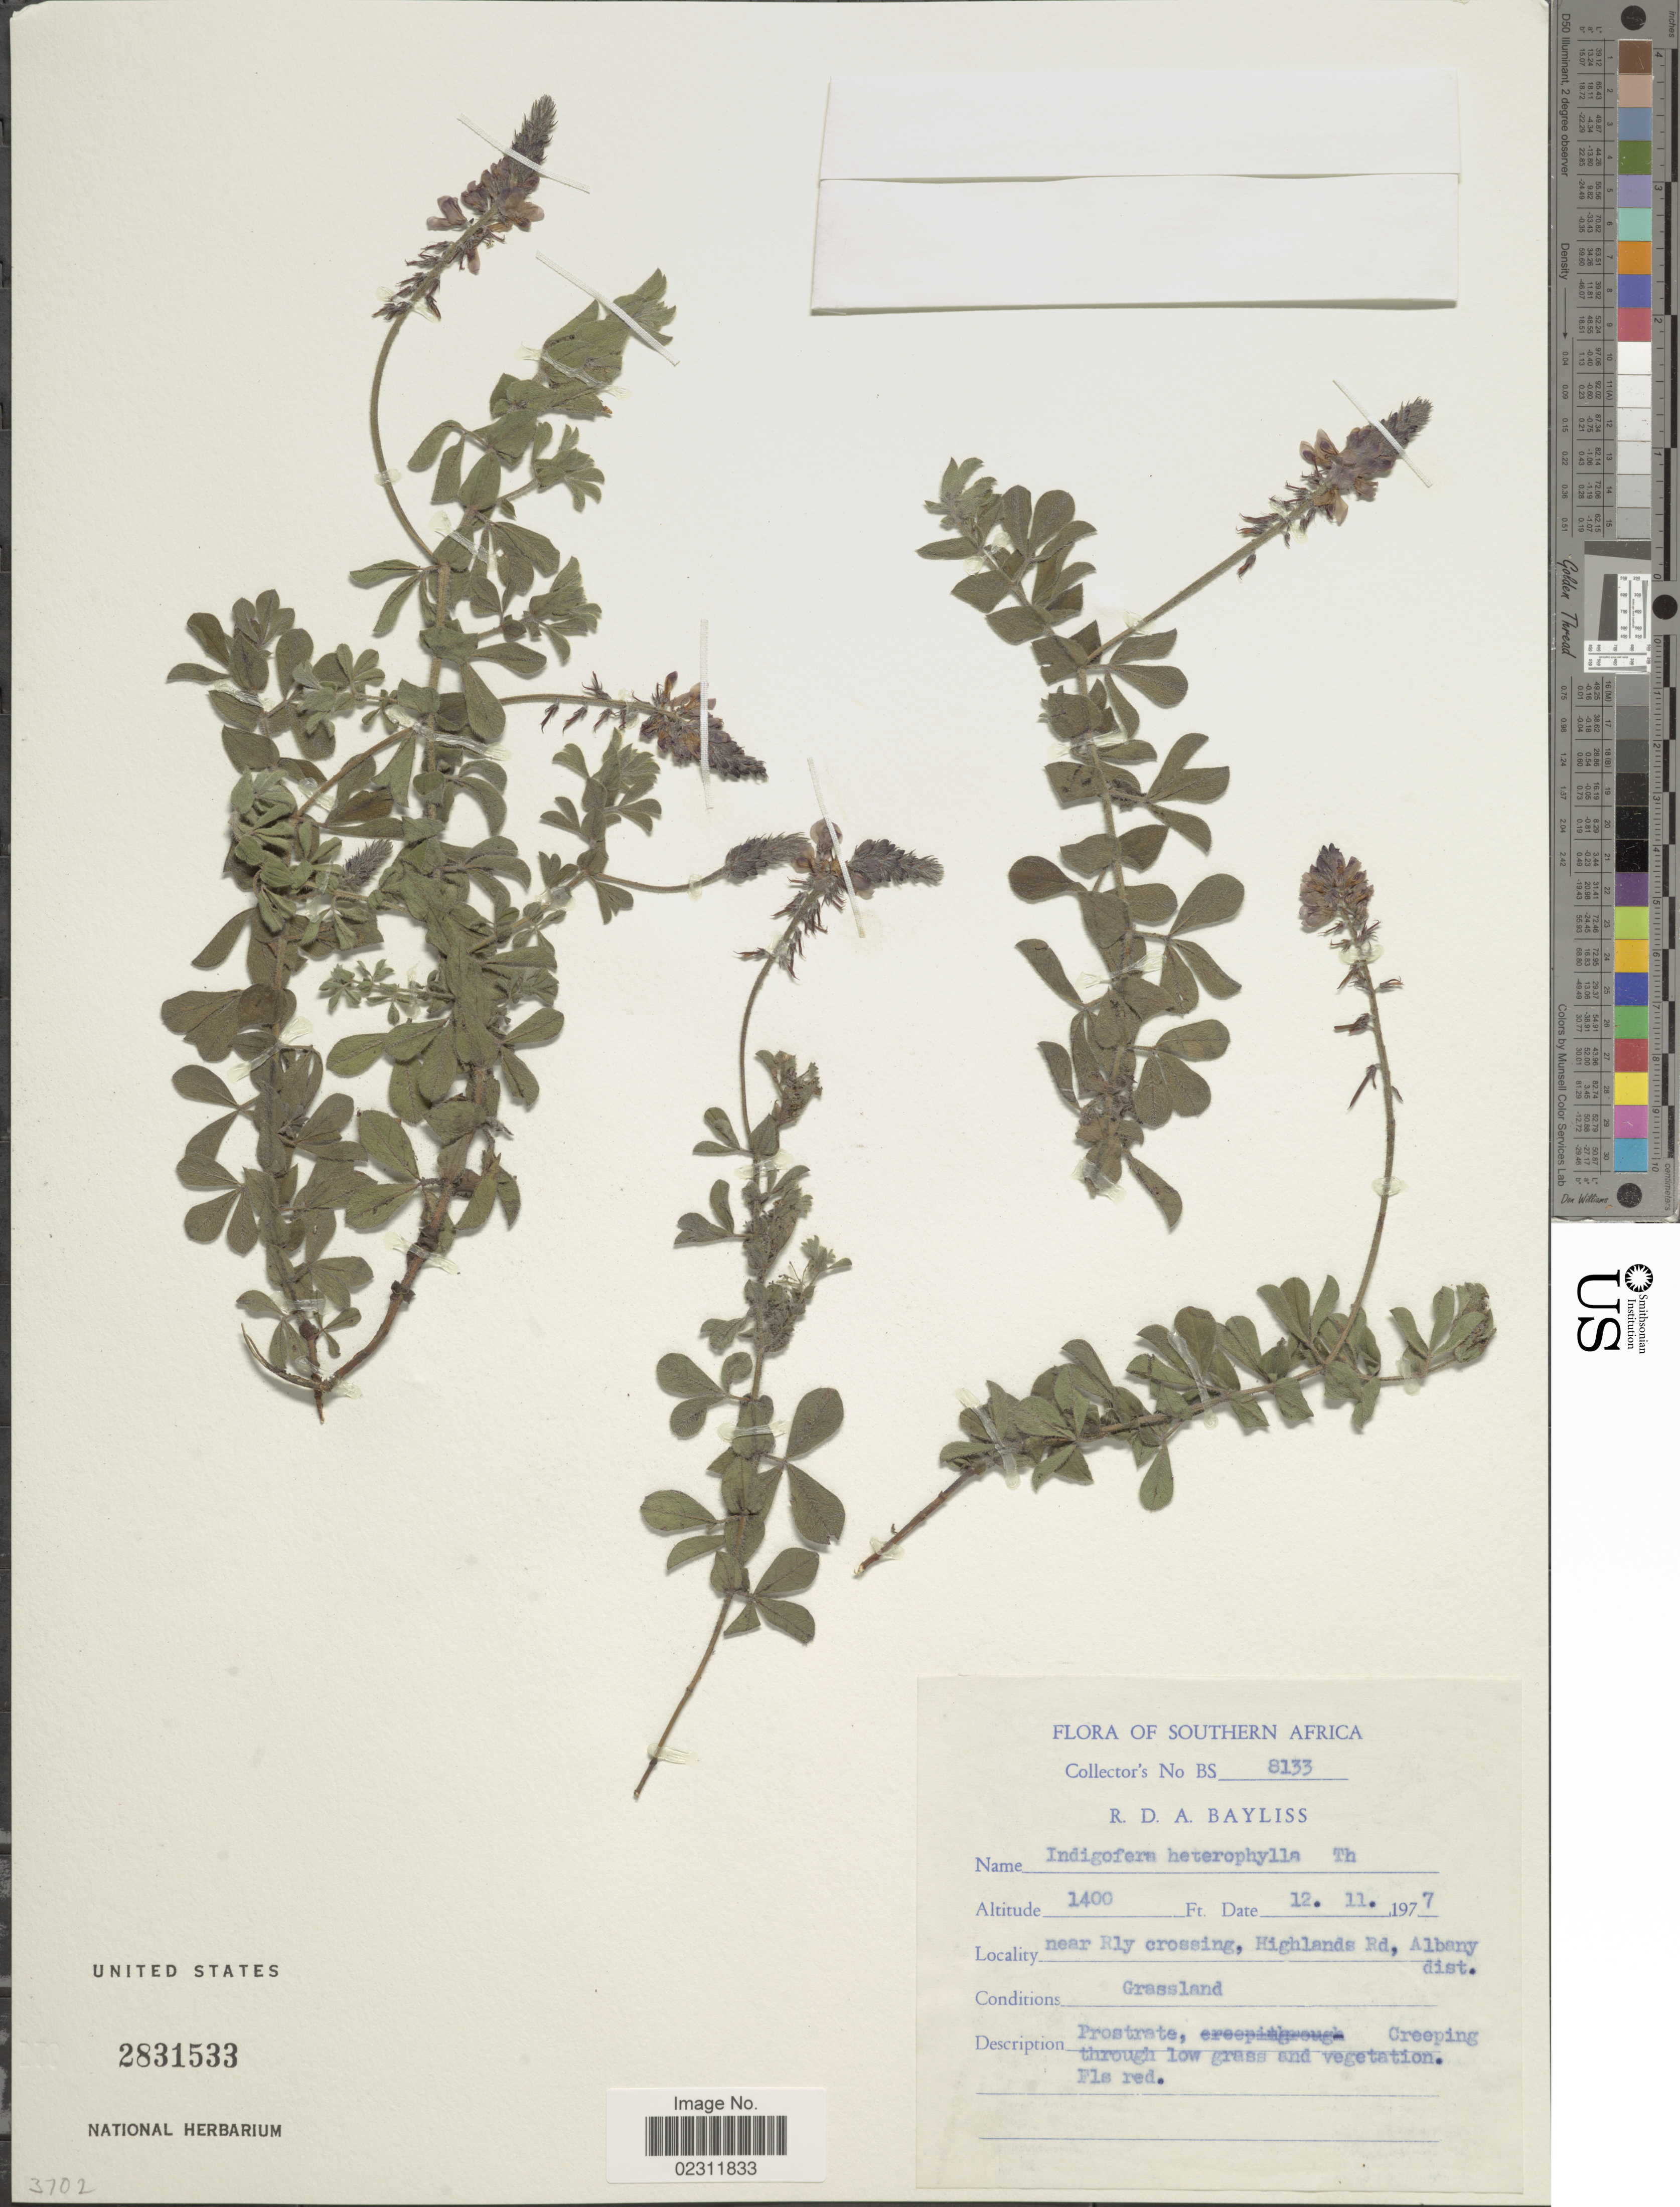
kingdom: Plantae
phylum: Tracheophyta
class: Magnoliopsida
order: Fabales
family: Fabaceae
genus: Indigofera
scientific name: Indigofera heterophylla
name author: Thunb.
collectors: R. Bayliss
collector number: BS8133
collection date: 1977-11-12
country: South Africa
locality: Southern Africa, near Rly crossing, Highlands Rd, Albany dist.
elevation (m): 427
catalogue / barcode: US 2831533